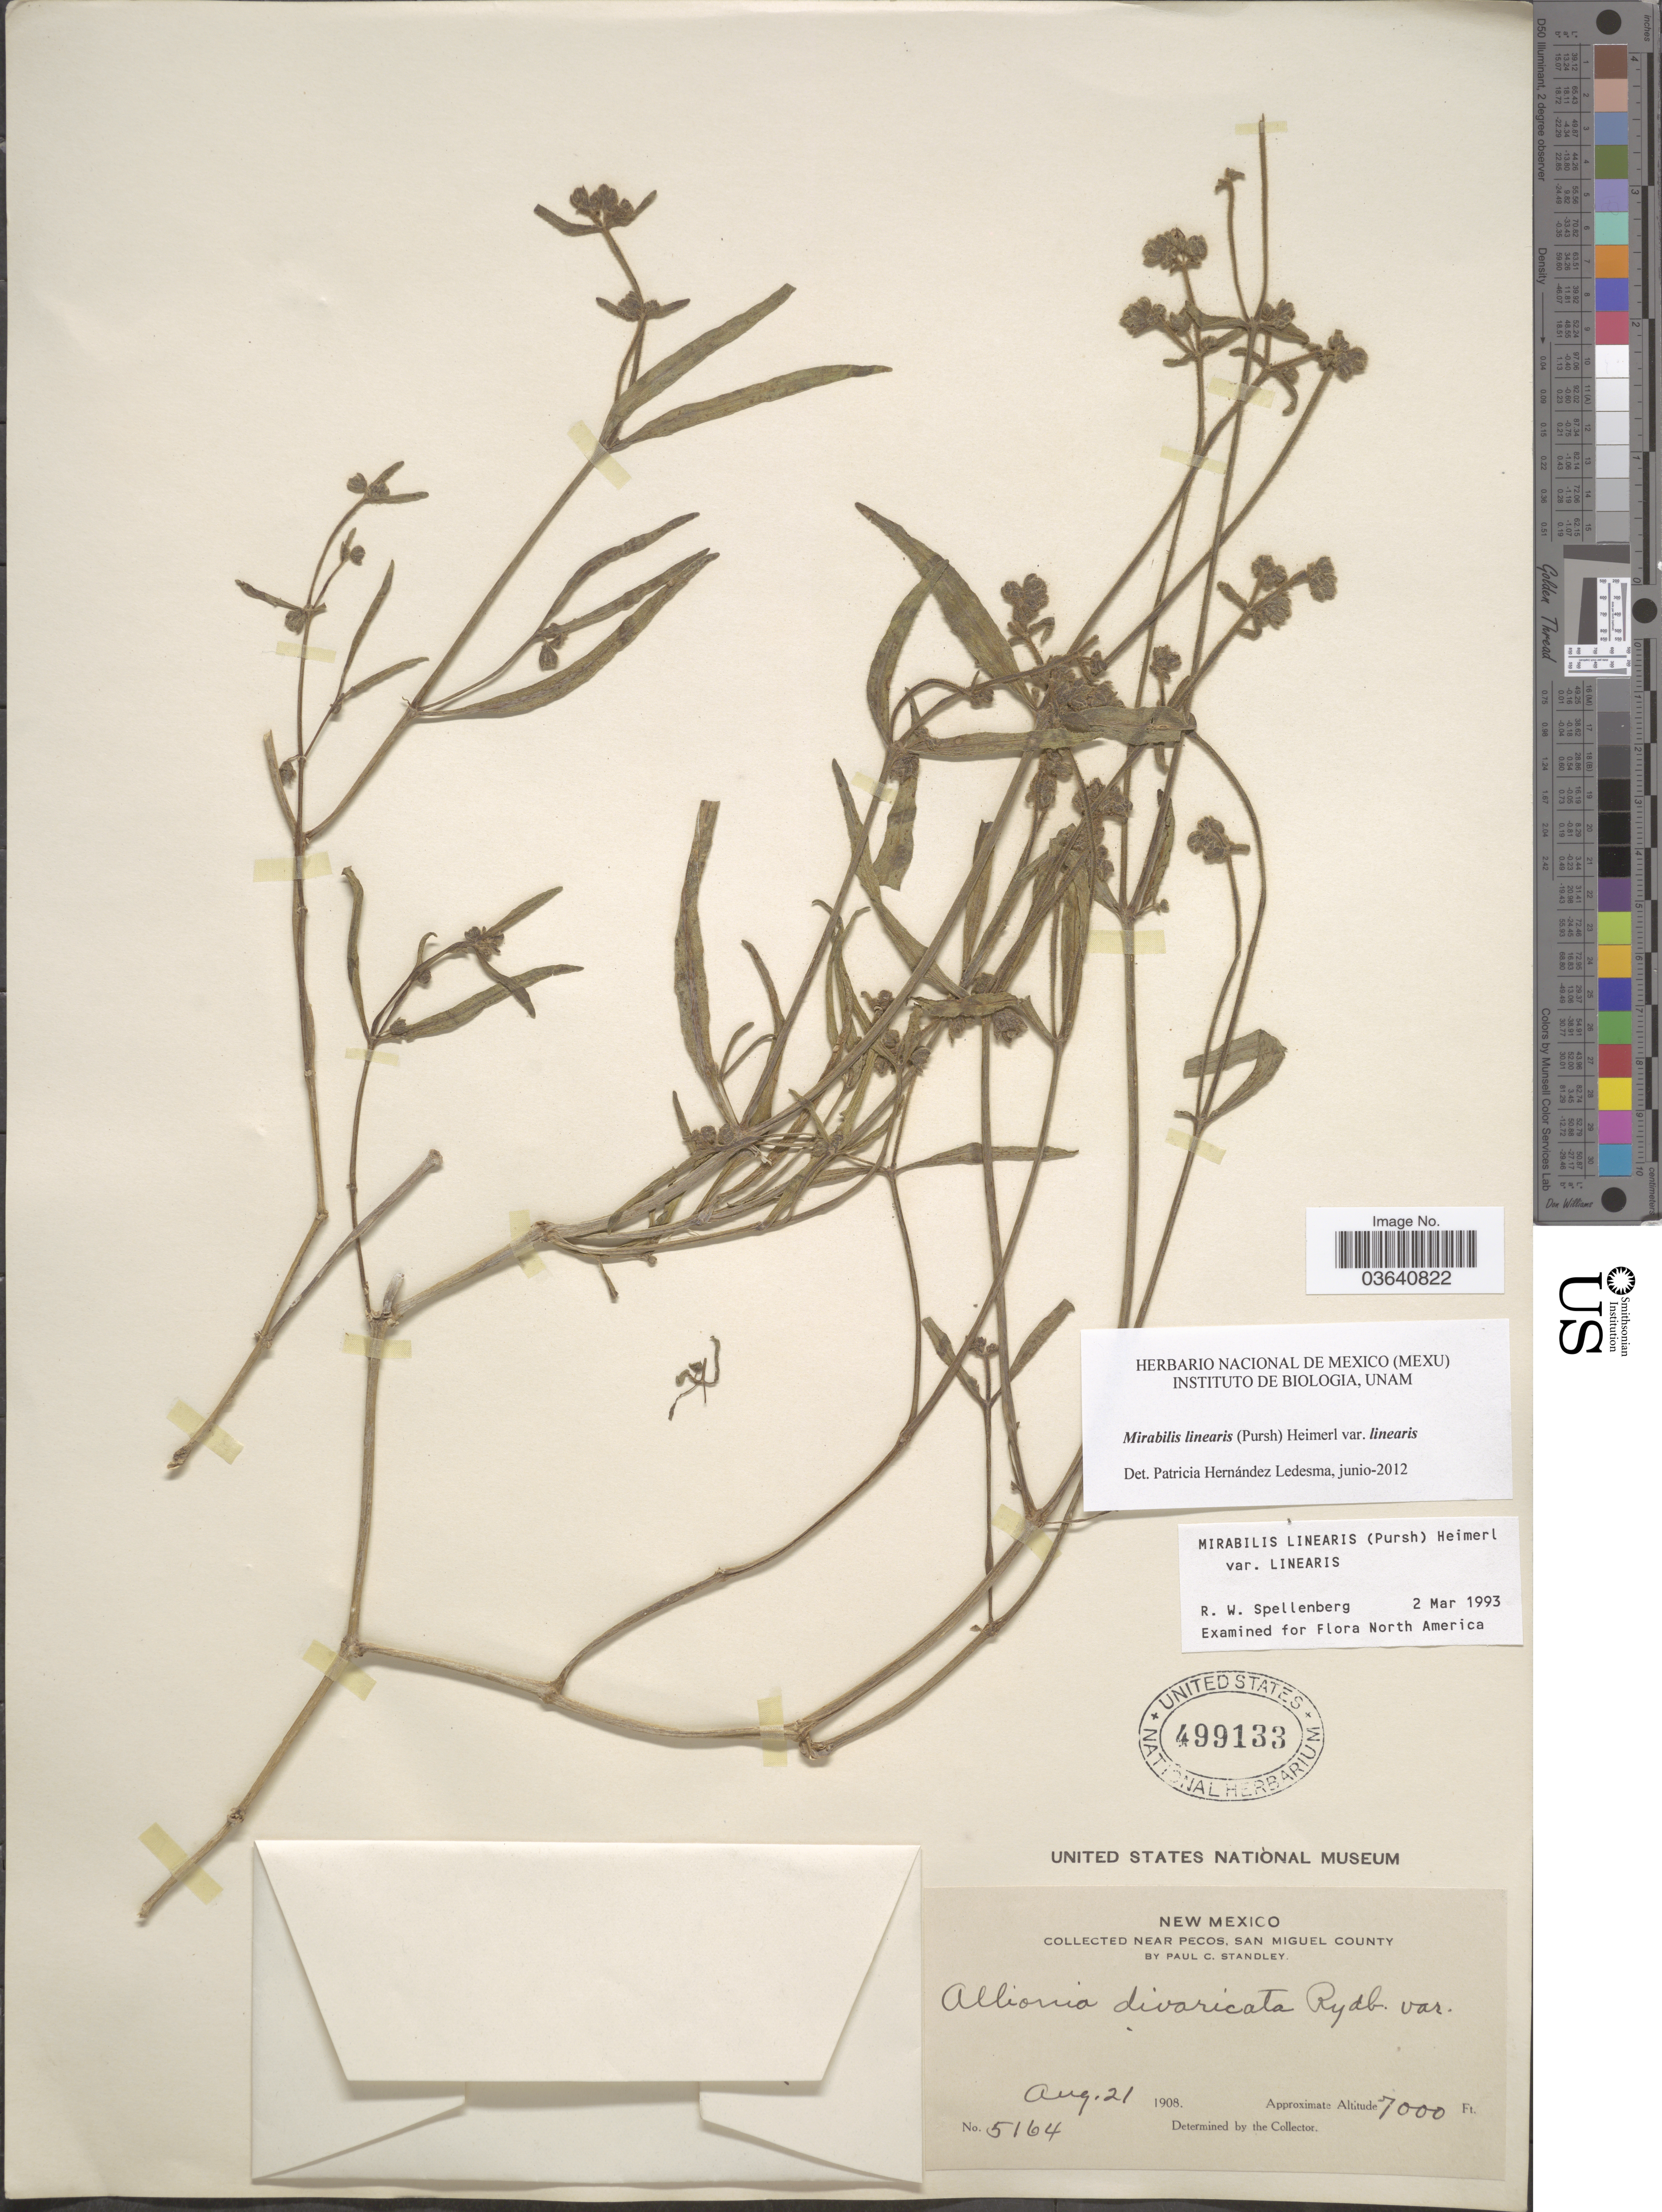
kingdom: Plantae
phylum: Tracheophyta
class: Magnoliopsida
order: Caryophyllales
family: Nyctaginaceae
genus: Mirabilis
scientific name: Mirabilis linearis var. linearis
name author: (Pursh) Heimerl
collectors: P. C. Standley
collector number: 5164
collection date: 1908-08-21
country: United States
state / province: New Mexico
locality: Near Pecos, San Miguel County.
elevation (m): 2134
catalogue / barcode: US 499133